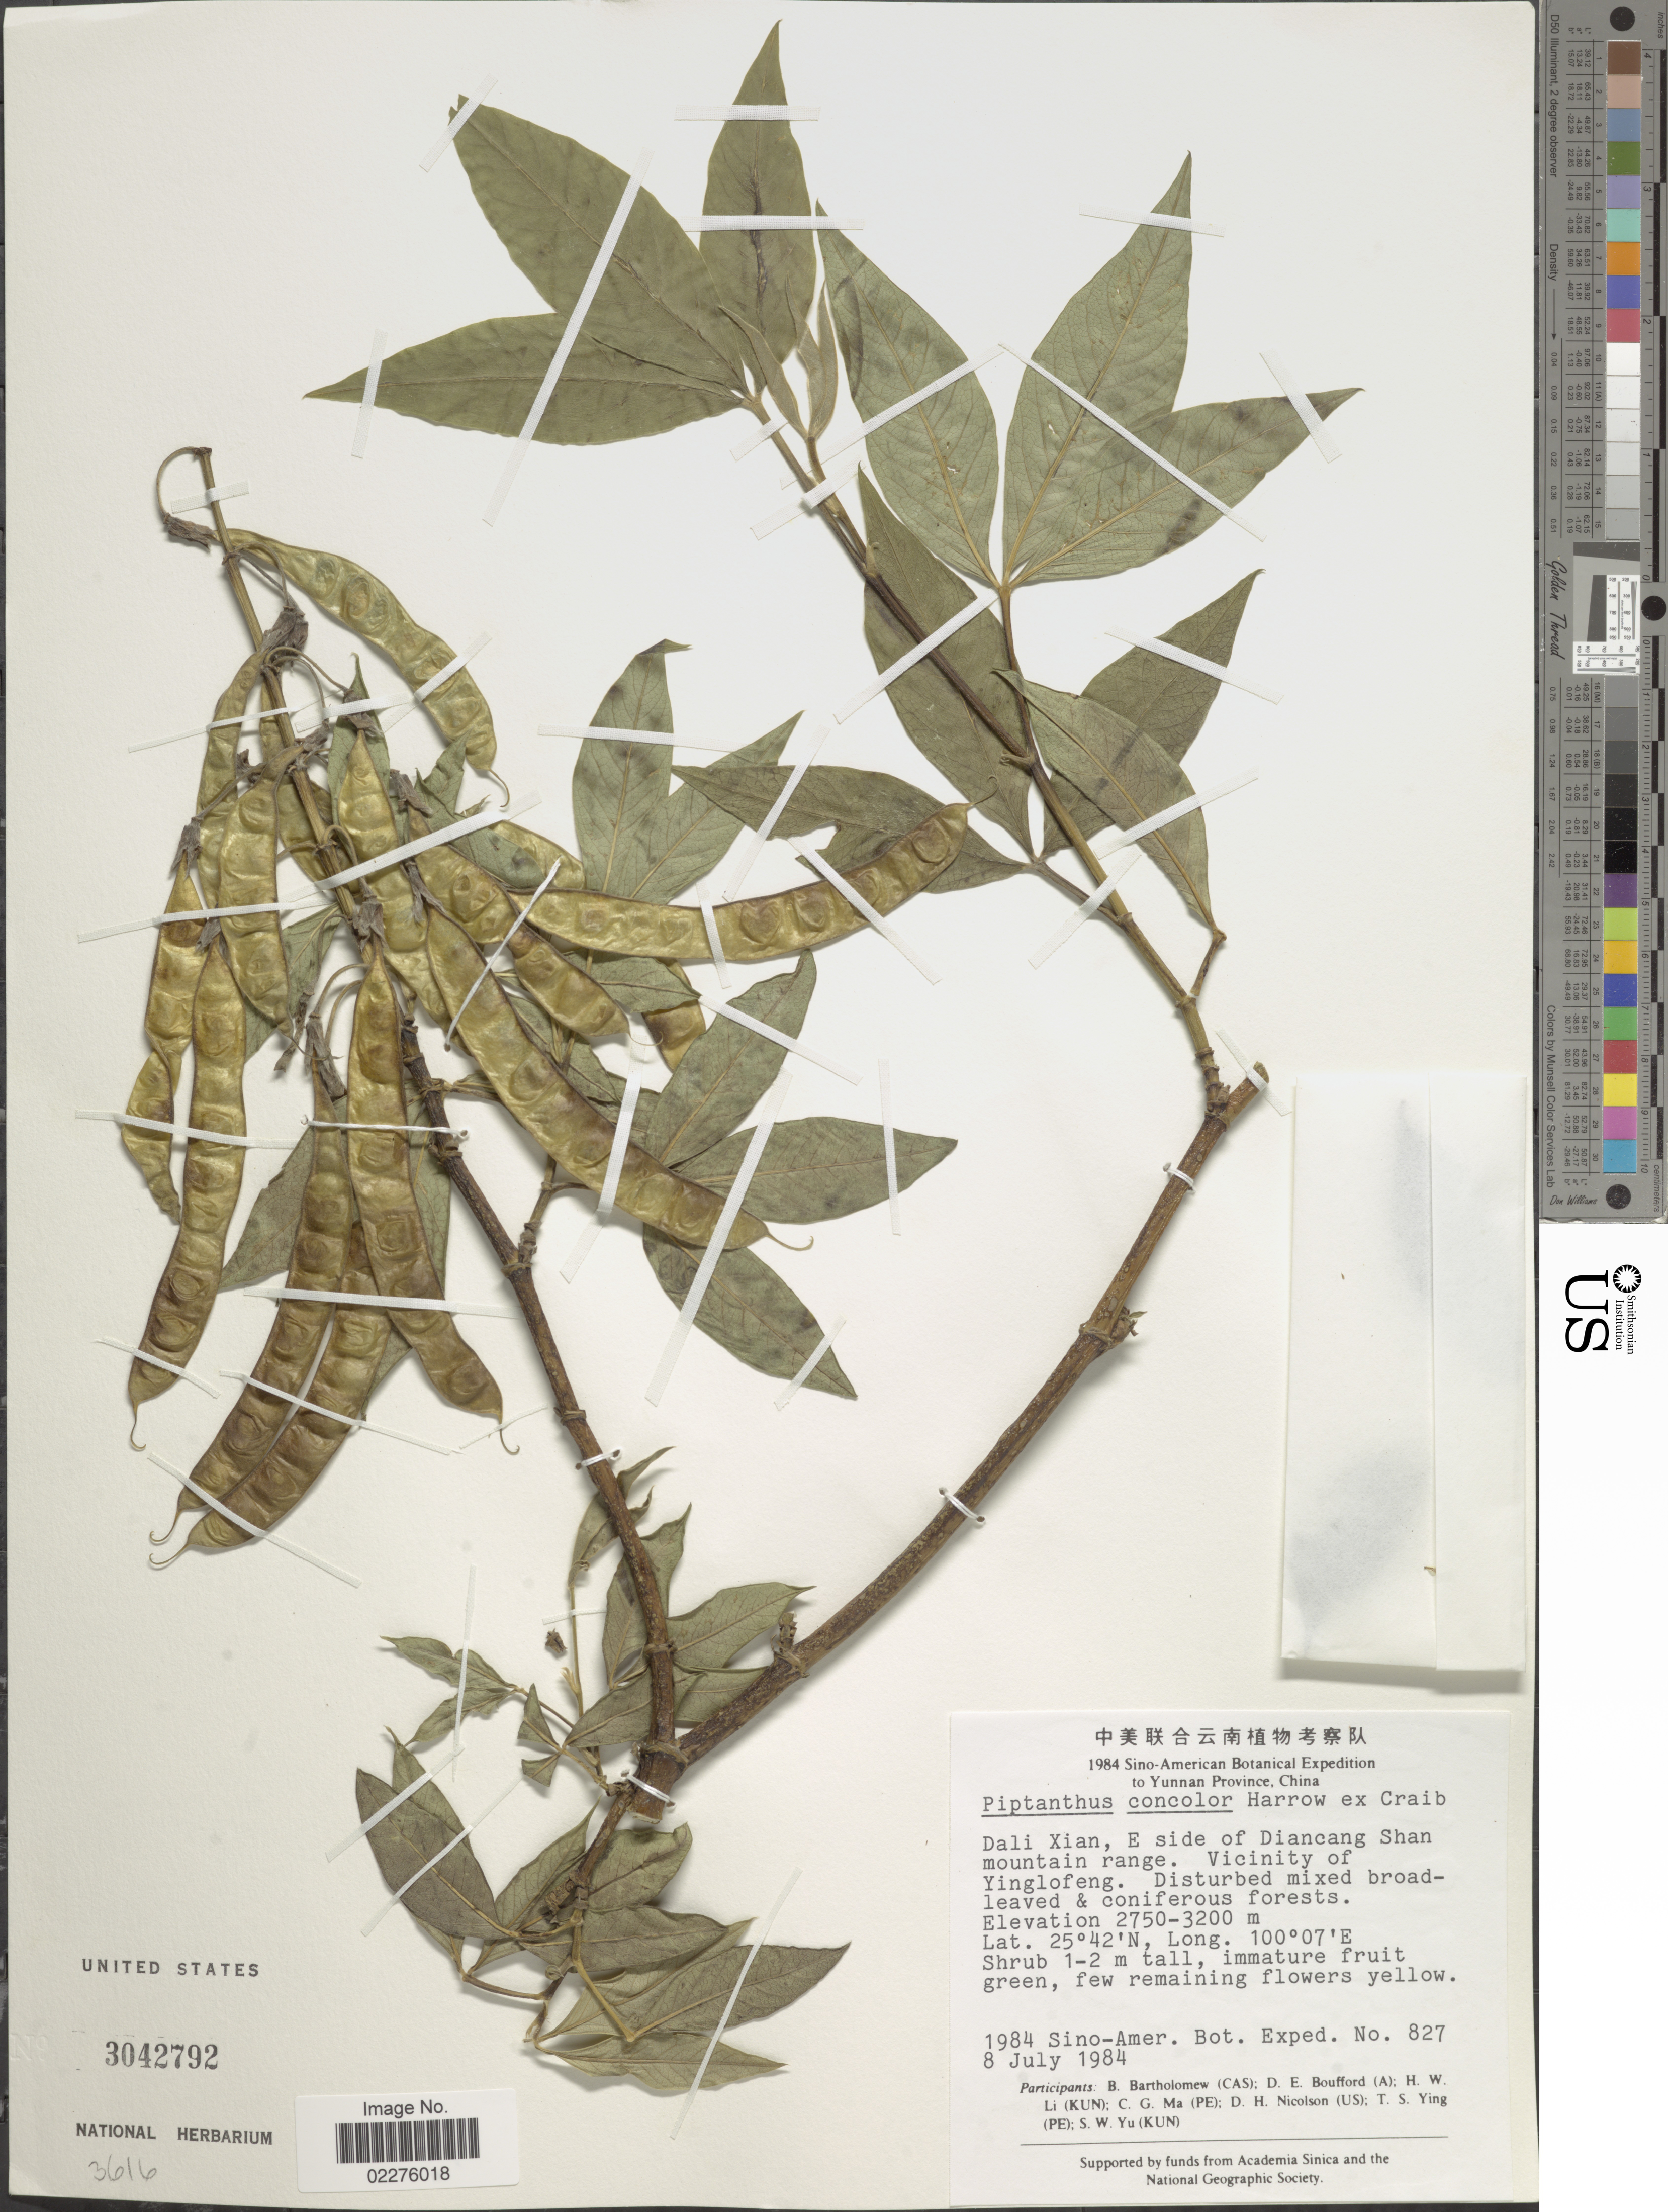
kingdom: Plantae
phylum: Tracheophyta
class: Magnoliopsida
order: Fabales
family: Fabaceae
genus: Piptanthus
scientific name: Piptanthus concolor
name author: W. Harrow ex Craib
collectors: Sino-Amer. Bot. Exped. 1984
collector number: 827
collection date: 1984-07-08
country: China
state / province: Yunnan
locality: Dali Xian, E side of Diancang Shan mountain range, Vicinity of Yinglofeng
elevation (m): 2750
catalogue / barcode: US 3042792